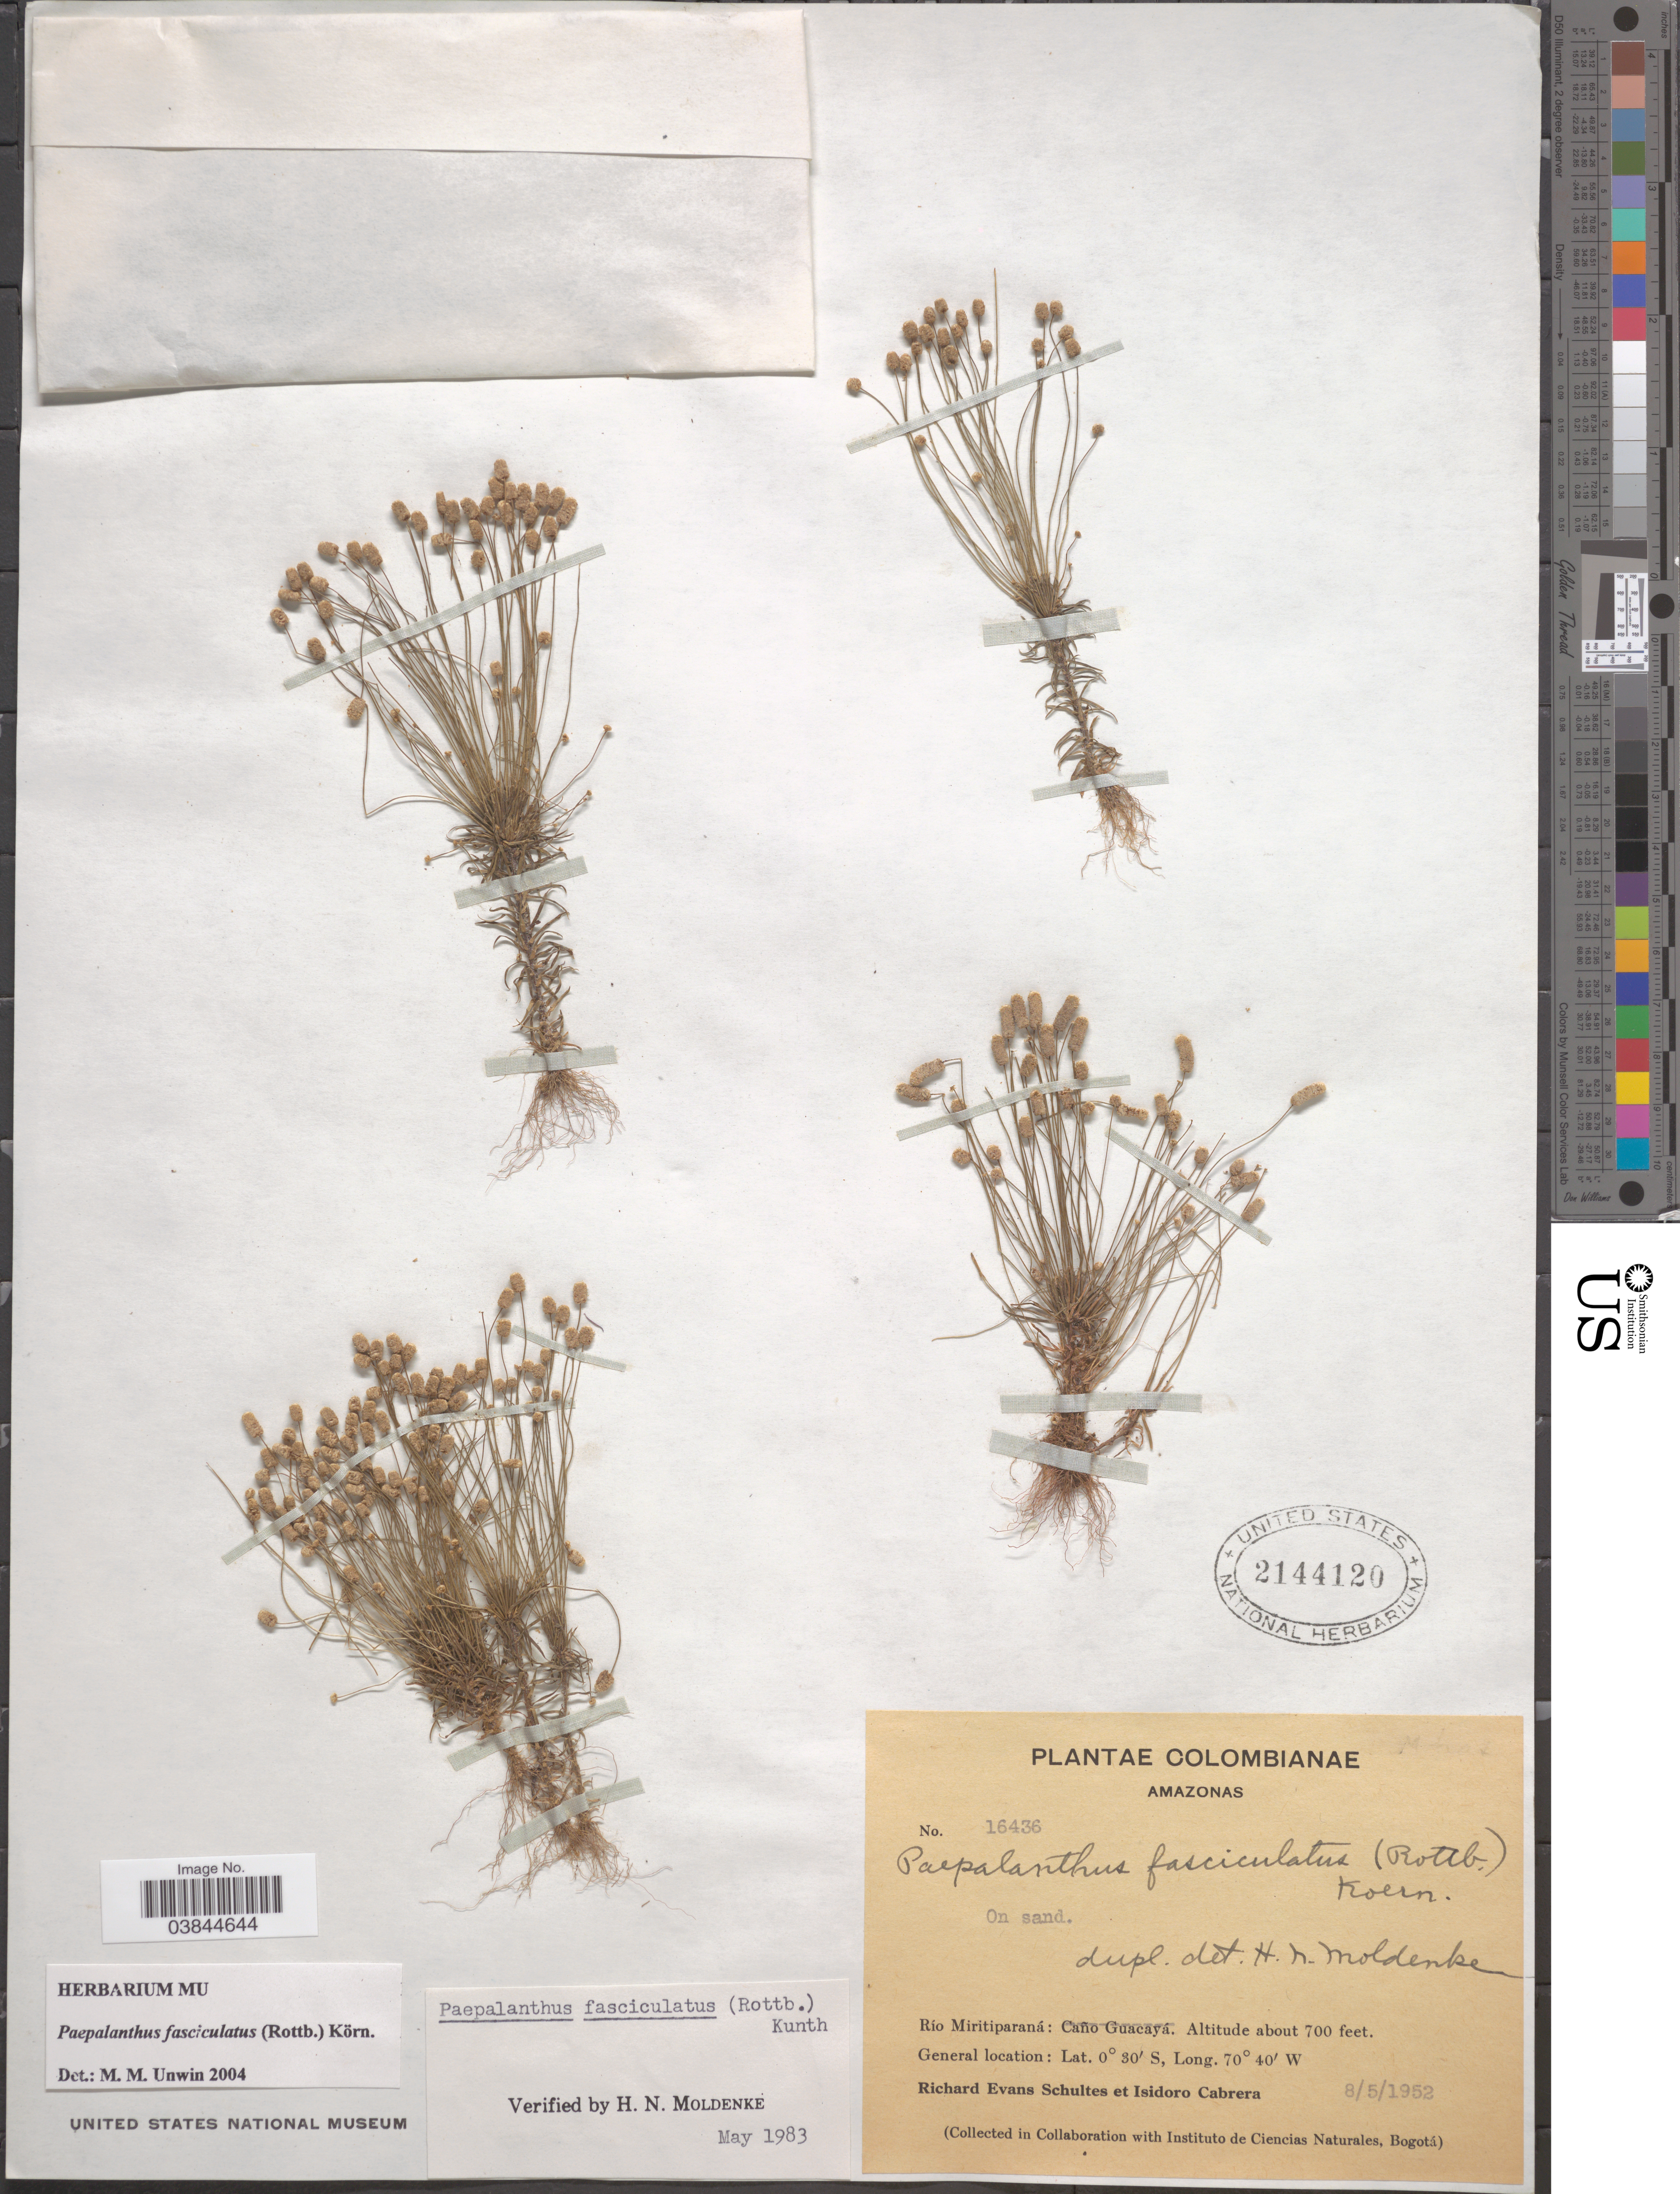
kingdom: Plantae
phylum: Tracheophyta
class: Liliopsida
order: Poales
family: Eriocaulaceae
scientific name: Giuliettia fasciculata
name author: (Rottb.) Andrino & Sano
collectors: R. E. Schultes & I. Cabrera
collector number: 16436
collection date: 1952-05-08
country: Colombia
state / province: Amazônas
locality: Río Miritiparaná: Caño Guascayá.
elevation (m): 213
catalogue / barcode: US 2144120